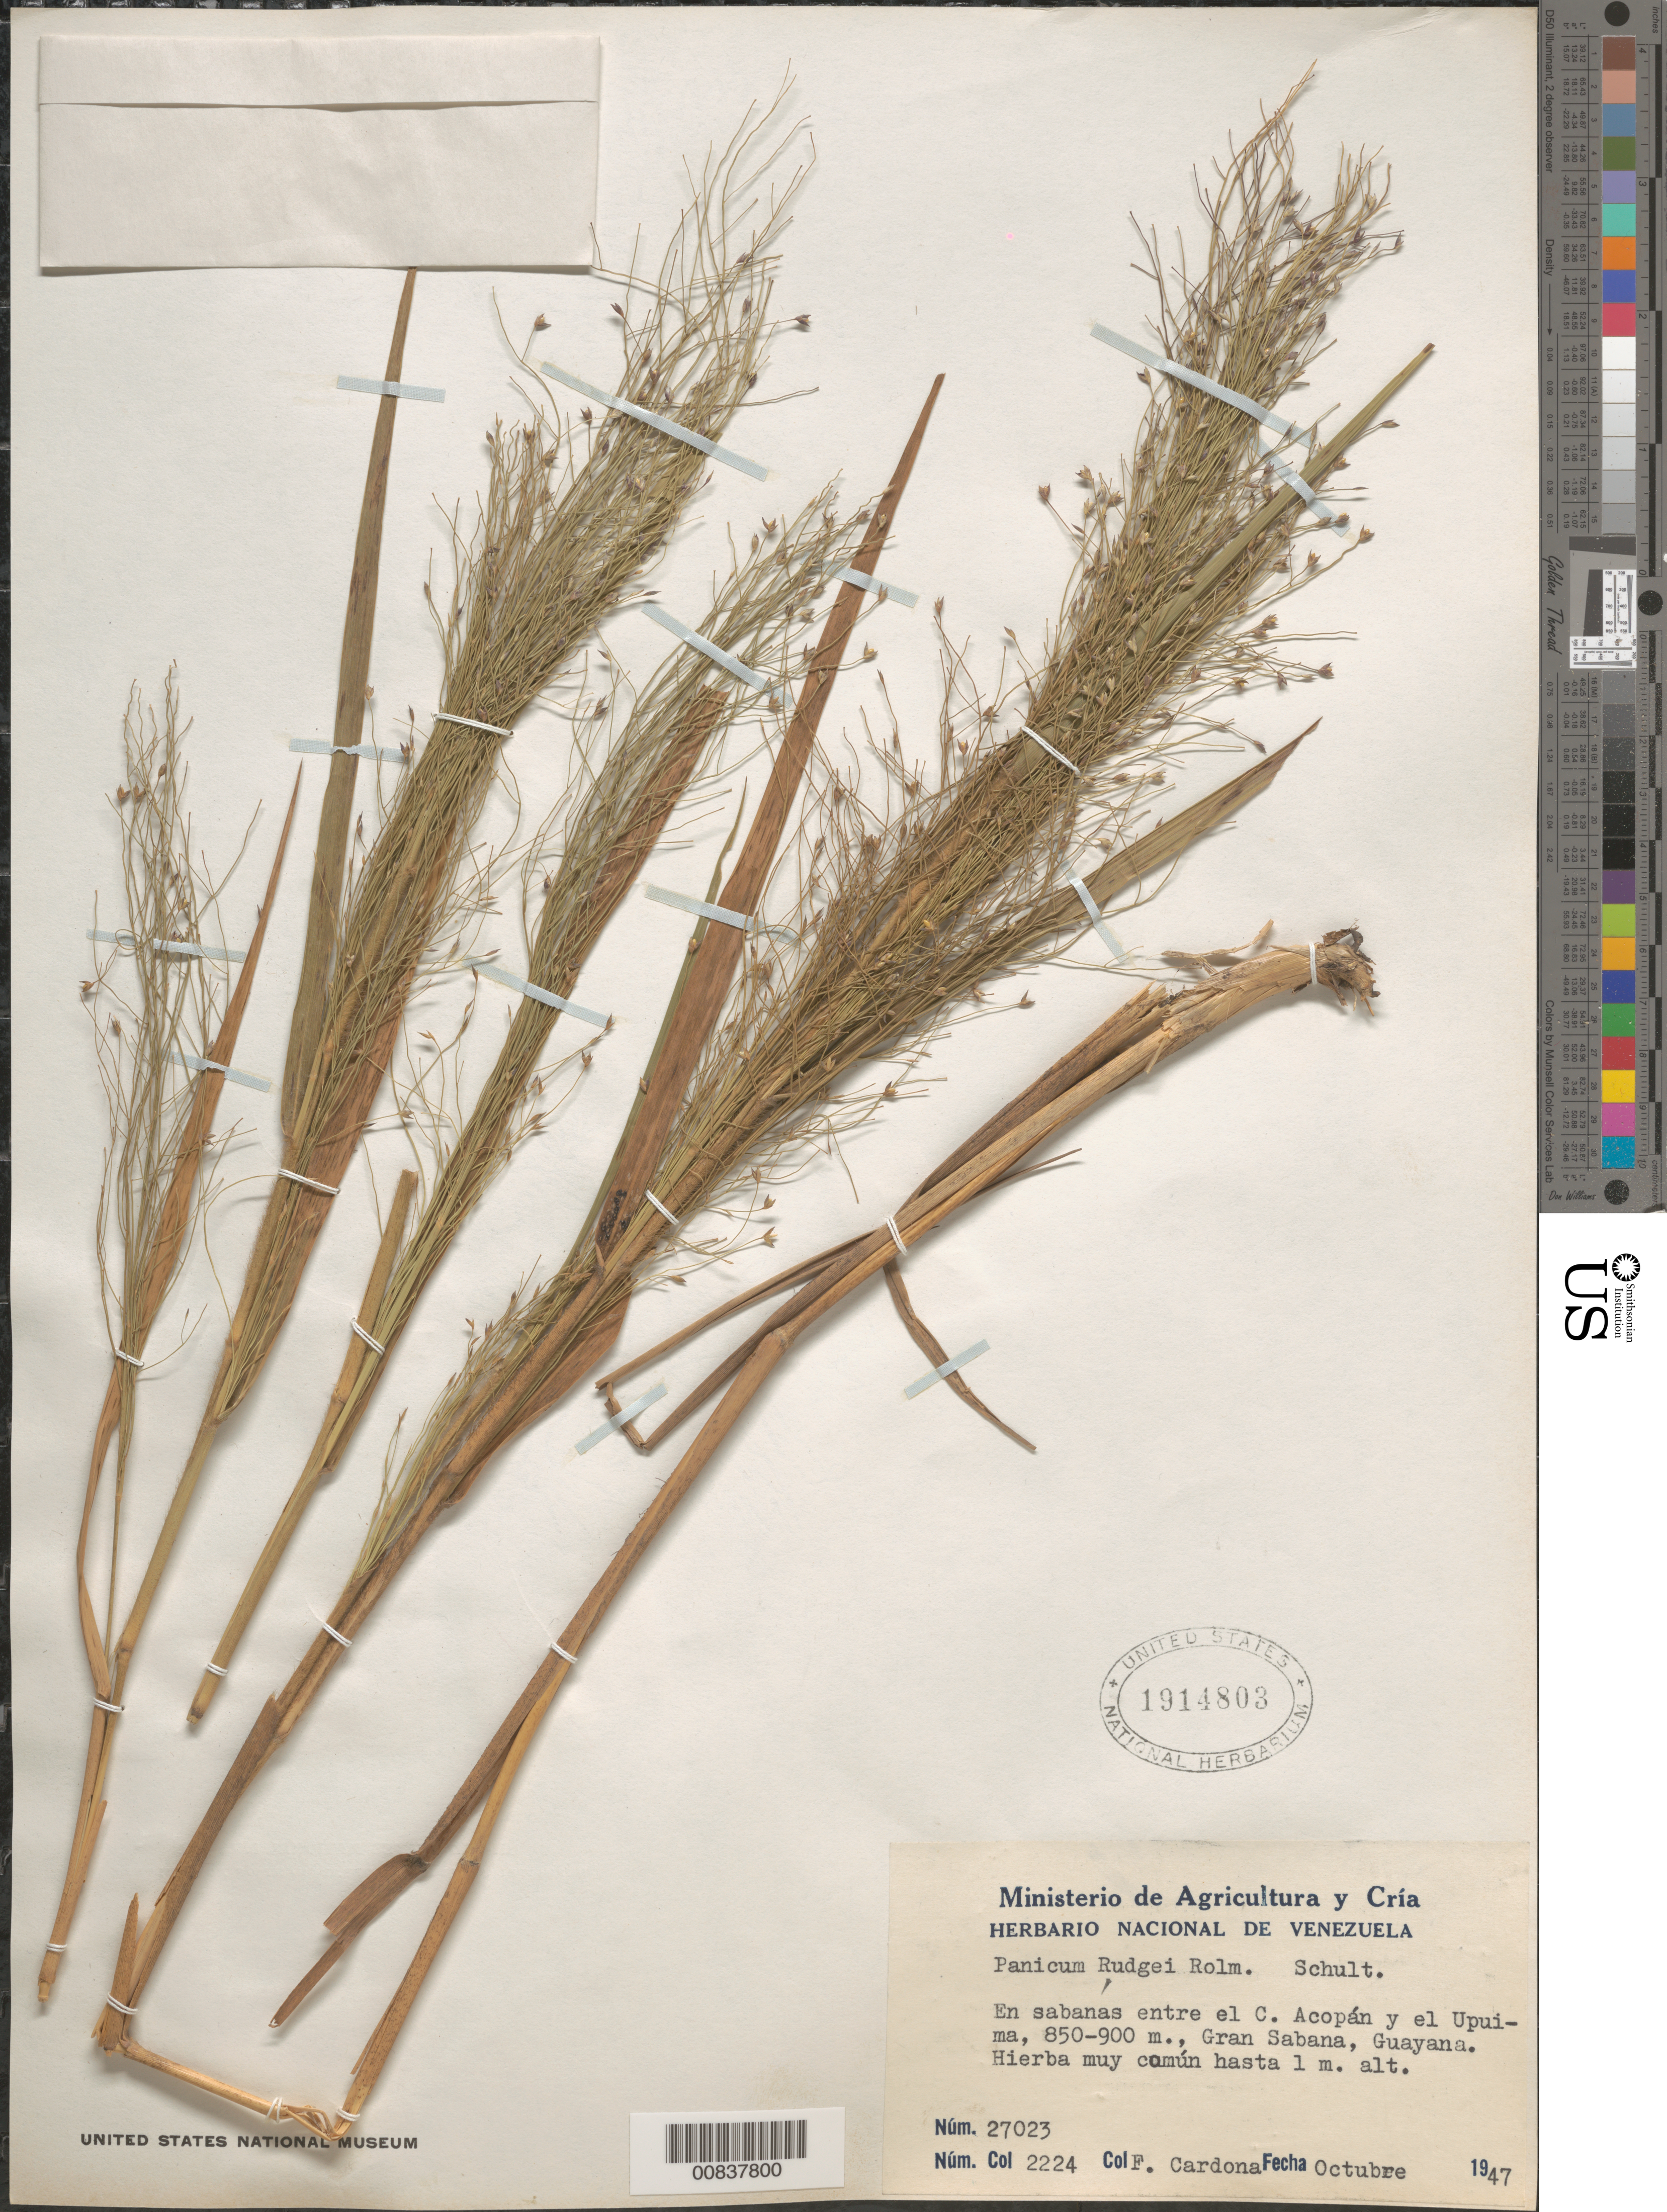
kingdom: Plantae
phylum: Tracheophyta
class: Liliopsida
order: Poales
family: Poaceae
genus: Panicum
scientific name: Panicum rudgei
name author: Roem. & Schult.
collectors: F. Cardona Puig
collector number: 2224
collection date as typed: Oct-47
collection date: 1947-10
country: Venezuela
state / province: Bolívar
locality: Gran Sabana, entre El Cerro Acopan y El Upuima, Guayana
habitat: Savanna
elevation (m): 900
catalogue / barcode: US 1914803